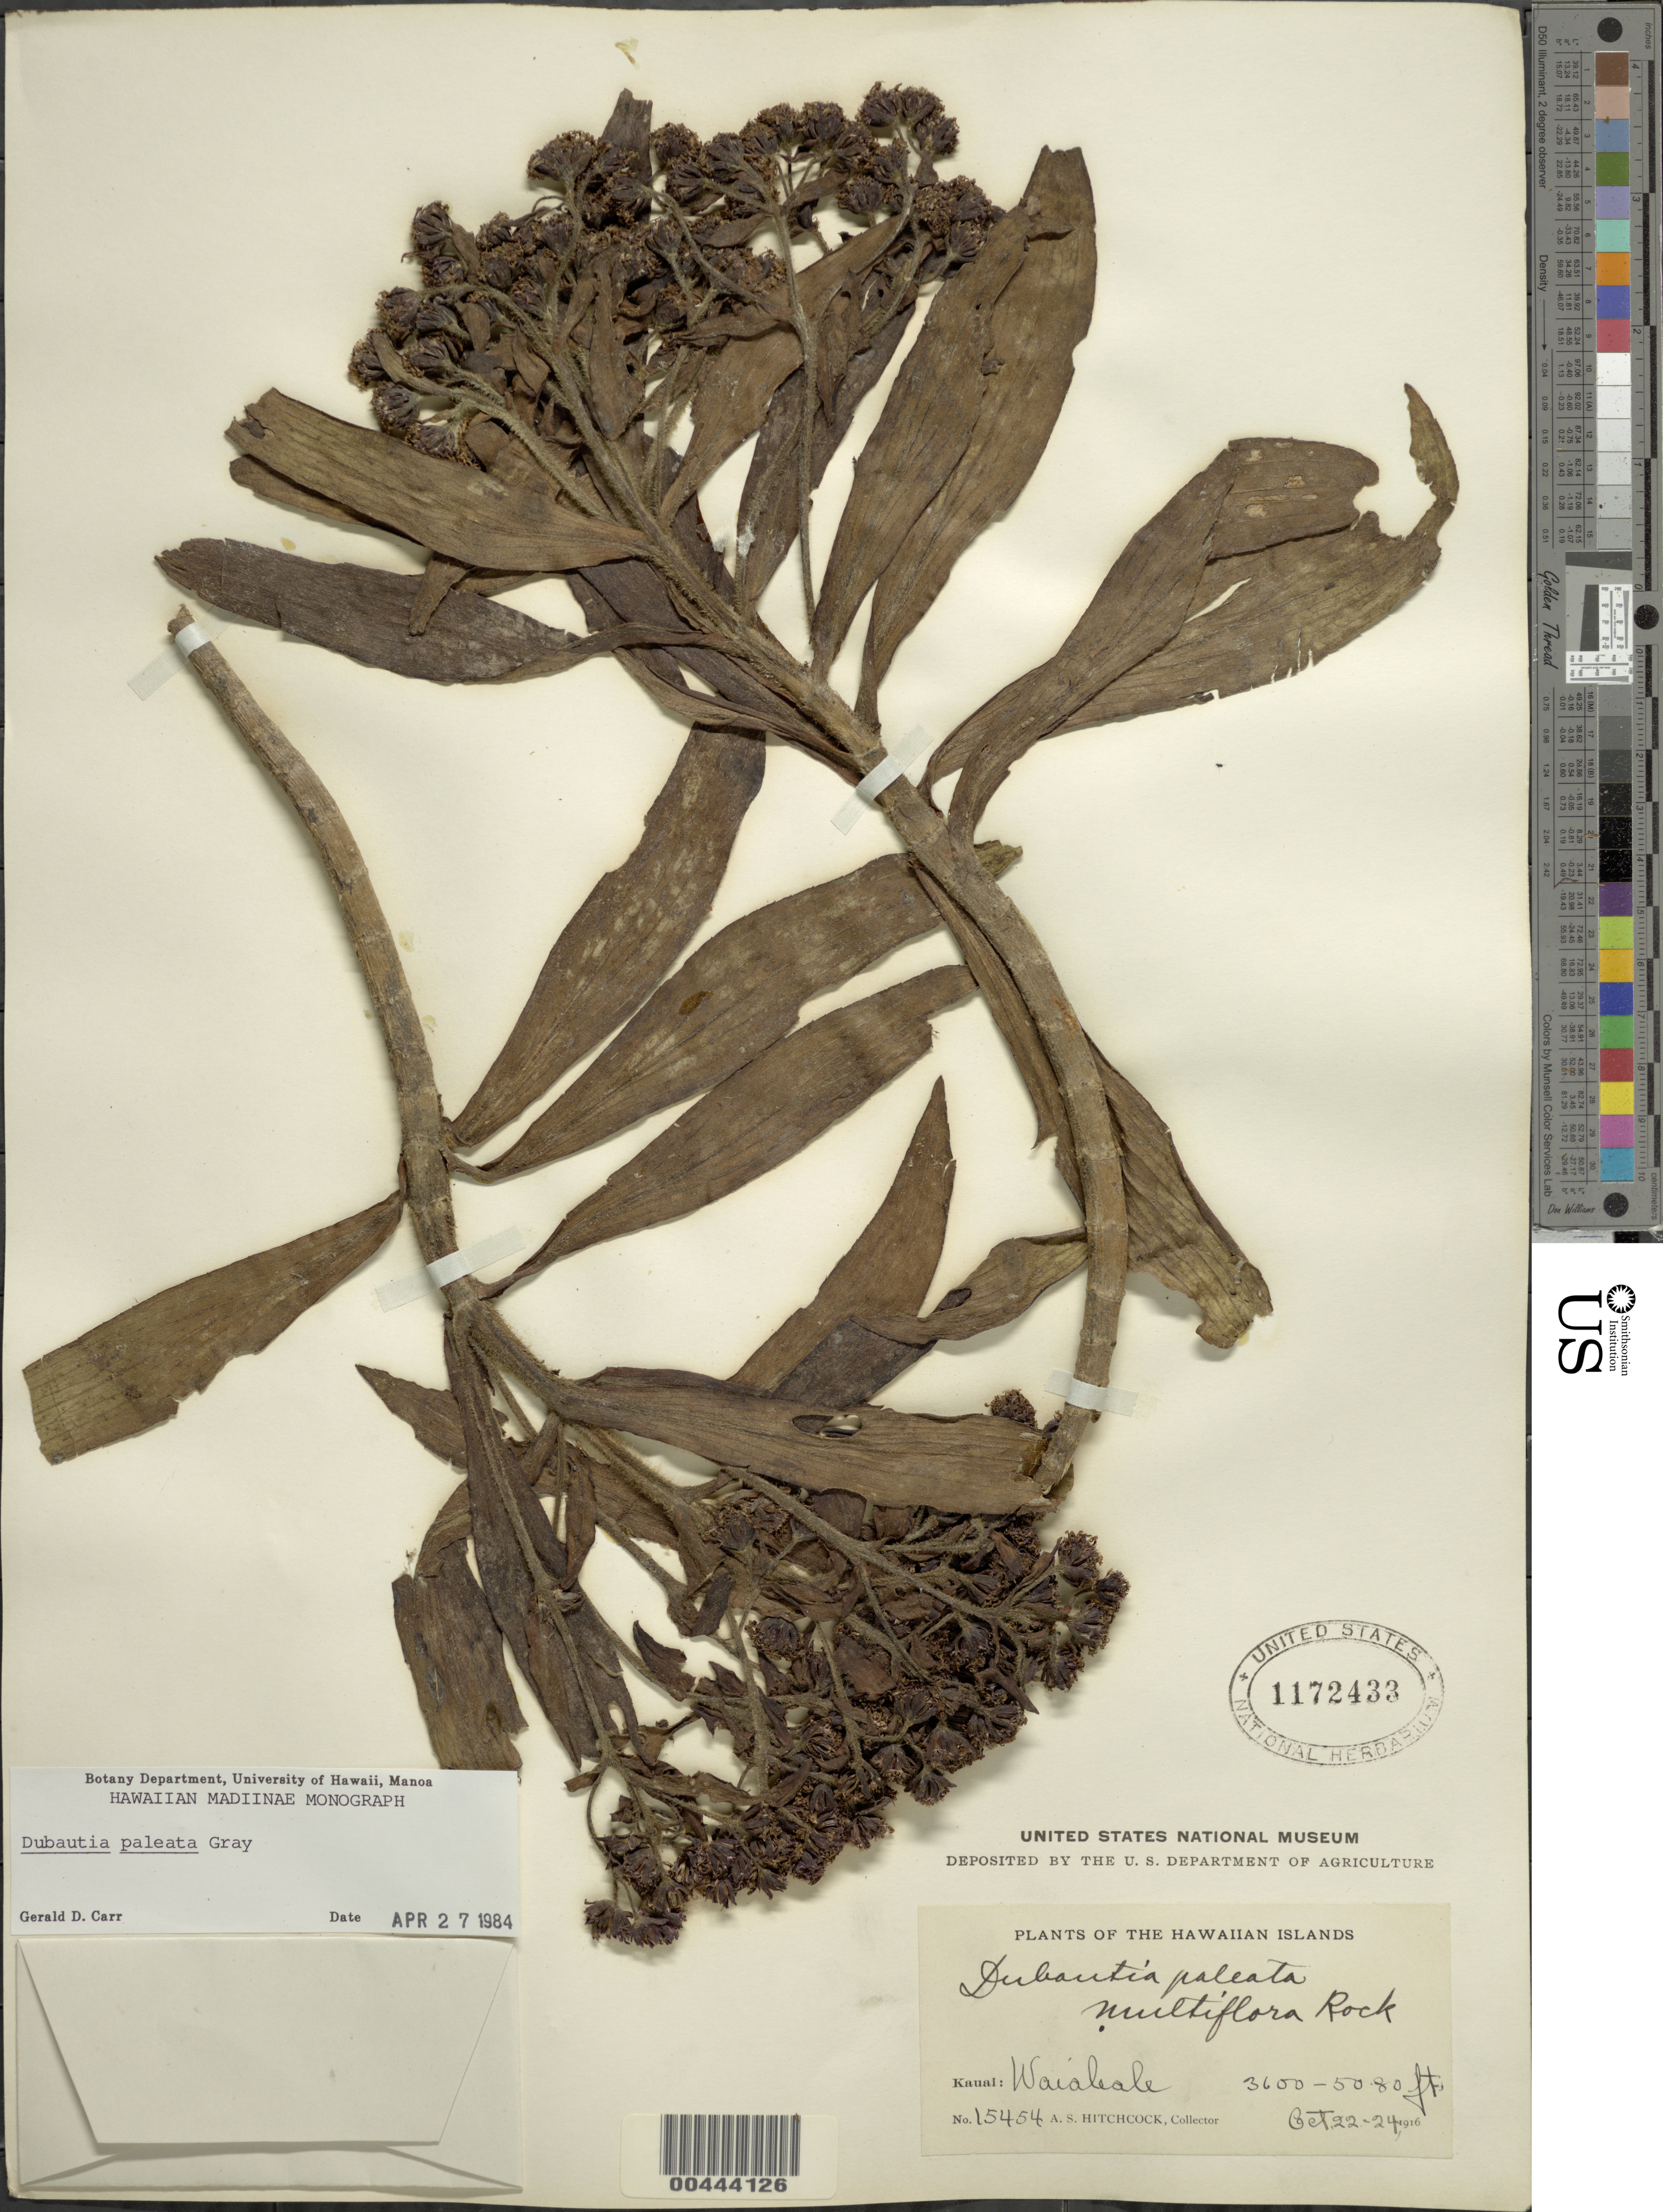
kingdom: Plantae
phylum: Tracheophyta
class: Magnoliopsida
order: Asterales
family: Asteraceae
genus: Dubautia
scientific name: Dubautia paleata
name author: A. Gray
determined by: Carr, G. D.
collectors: A. S. Hitchcock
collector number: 15454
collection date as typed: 22 Oct 1916 to 24 Oct 1916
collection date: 1916-10-22/1916-10-24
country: United States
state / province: Hawaii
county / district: Kauai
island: Kaua'i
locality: Waialeale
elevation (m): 1097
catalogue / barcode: US 1172433